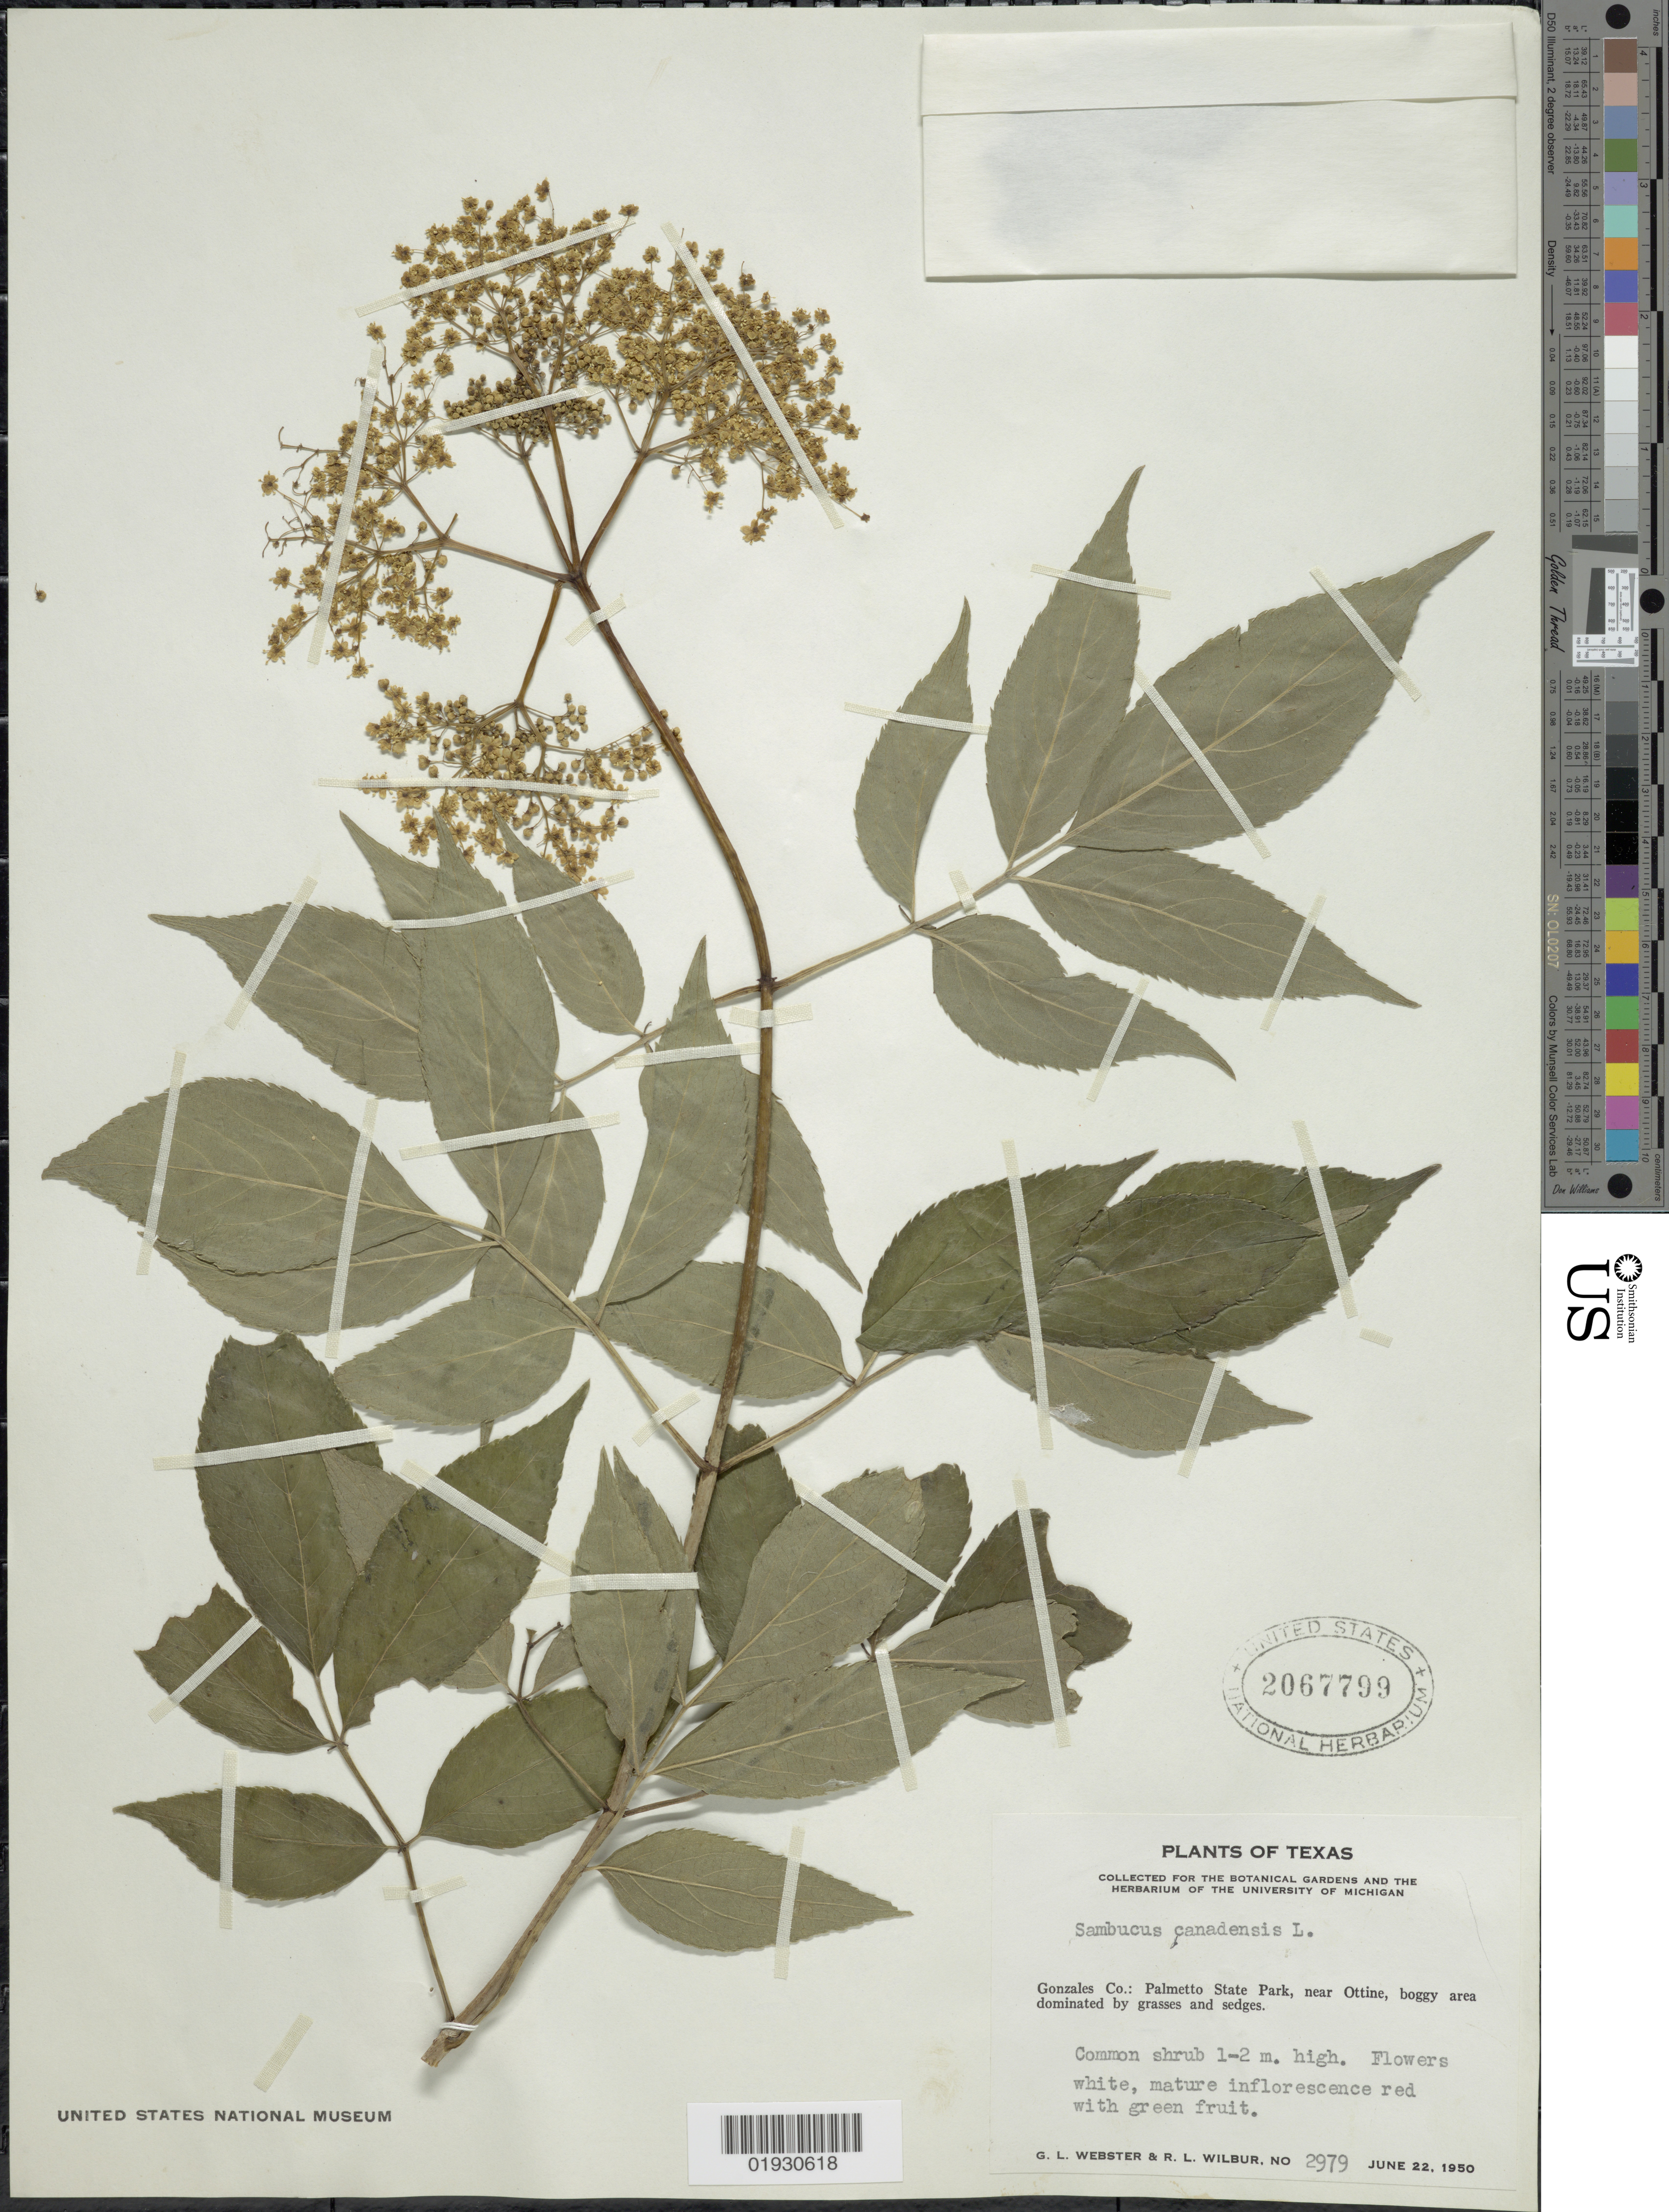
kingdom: Plantae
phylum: Tracheophyta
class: Magnoliopsida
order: Dipsacales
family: Viburnaceae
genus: Sambucus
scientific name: Sambucus canadensis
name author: L.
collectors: G. L. Webster & R. L. Wilbur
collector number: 2979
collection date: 1950-06-22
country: United States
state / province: Texas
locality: Gonzales Co.: Palmetto State Park, near Ottine.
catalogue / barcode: US 2067799